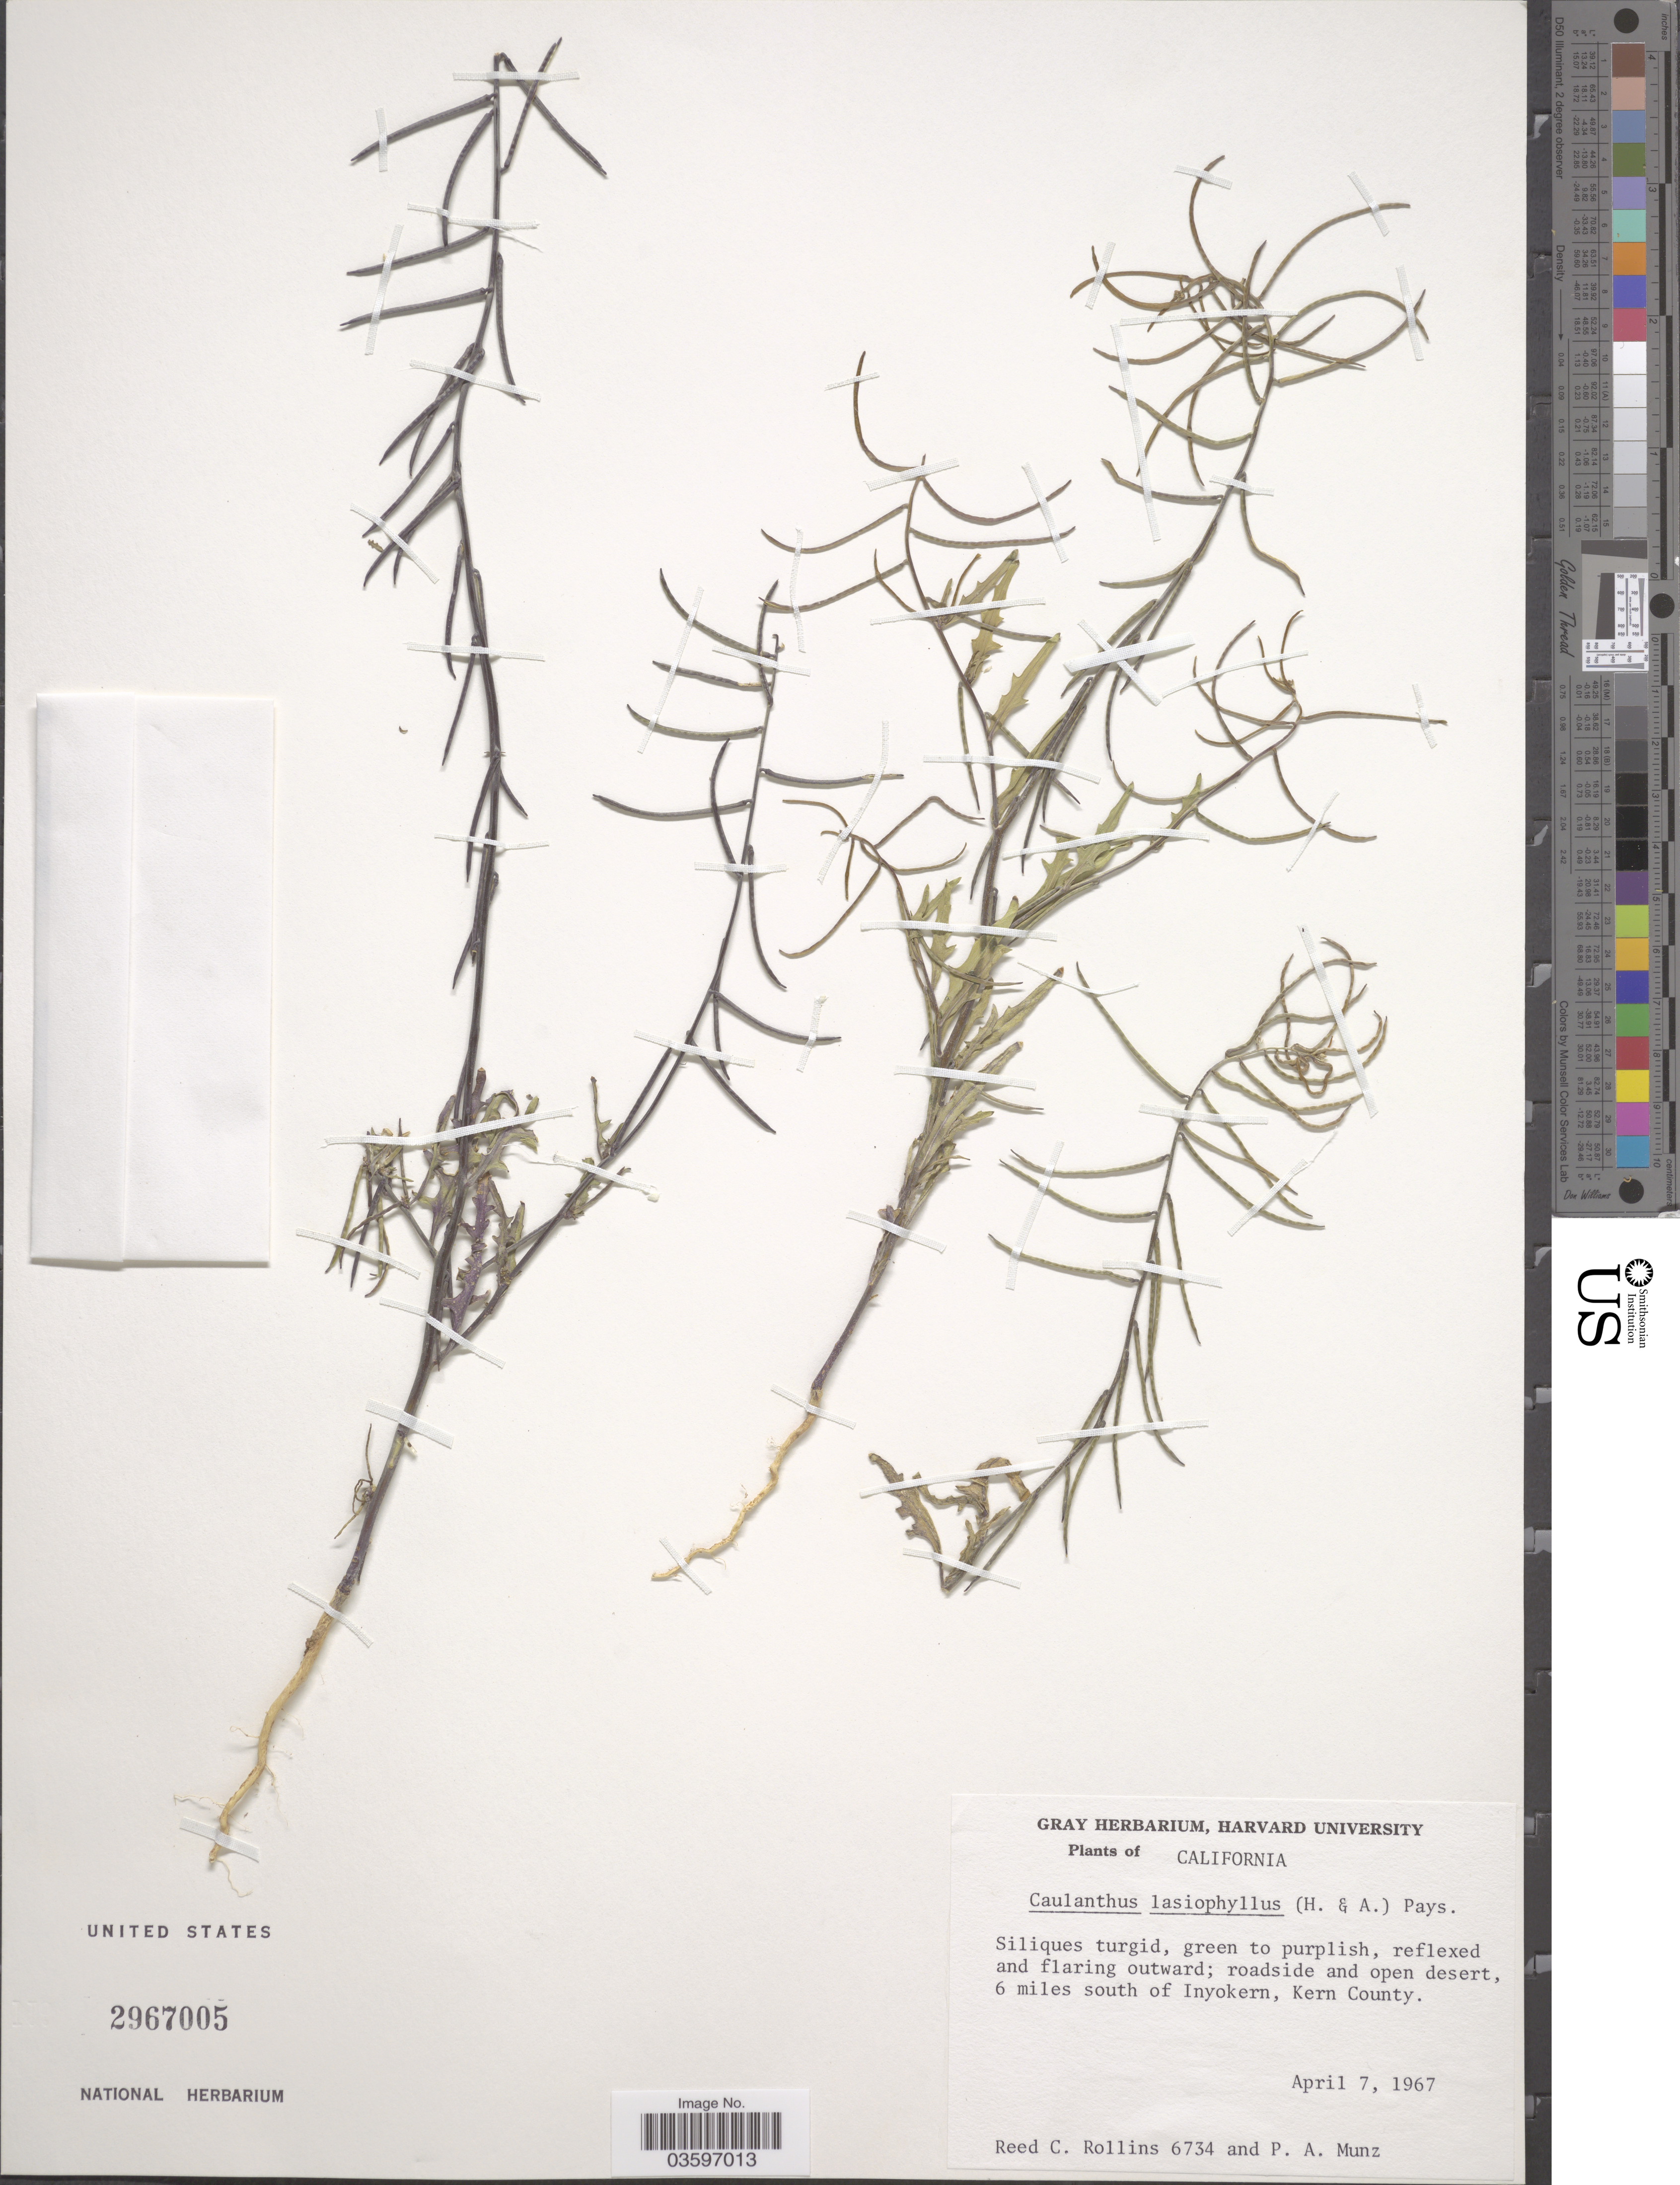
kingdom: Plantae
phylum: Tracheophyta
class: Magnoliopsida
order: Brassicales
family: Brassicaceae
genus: Caulanthus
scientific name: Caulanthus lasiophyllus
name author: (Hook. & Arn.) Payson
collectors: R. C. Rollins & P. A. Munz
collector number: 6734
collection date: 1967-04-07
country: United States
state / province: California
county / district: Kern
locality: Roadside and open desert, 6 miles south of Inyokern, Kern County.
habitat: roadside and open desert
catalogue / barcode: US 2967005